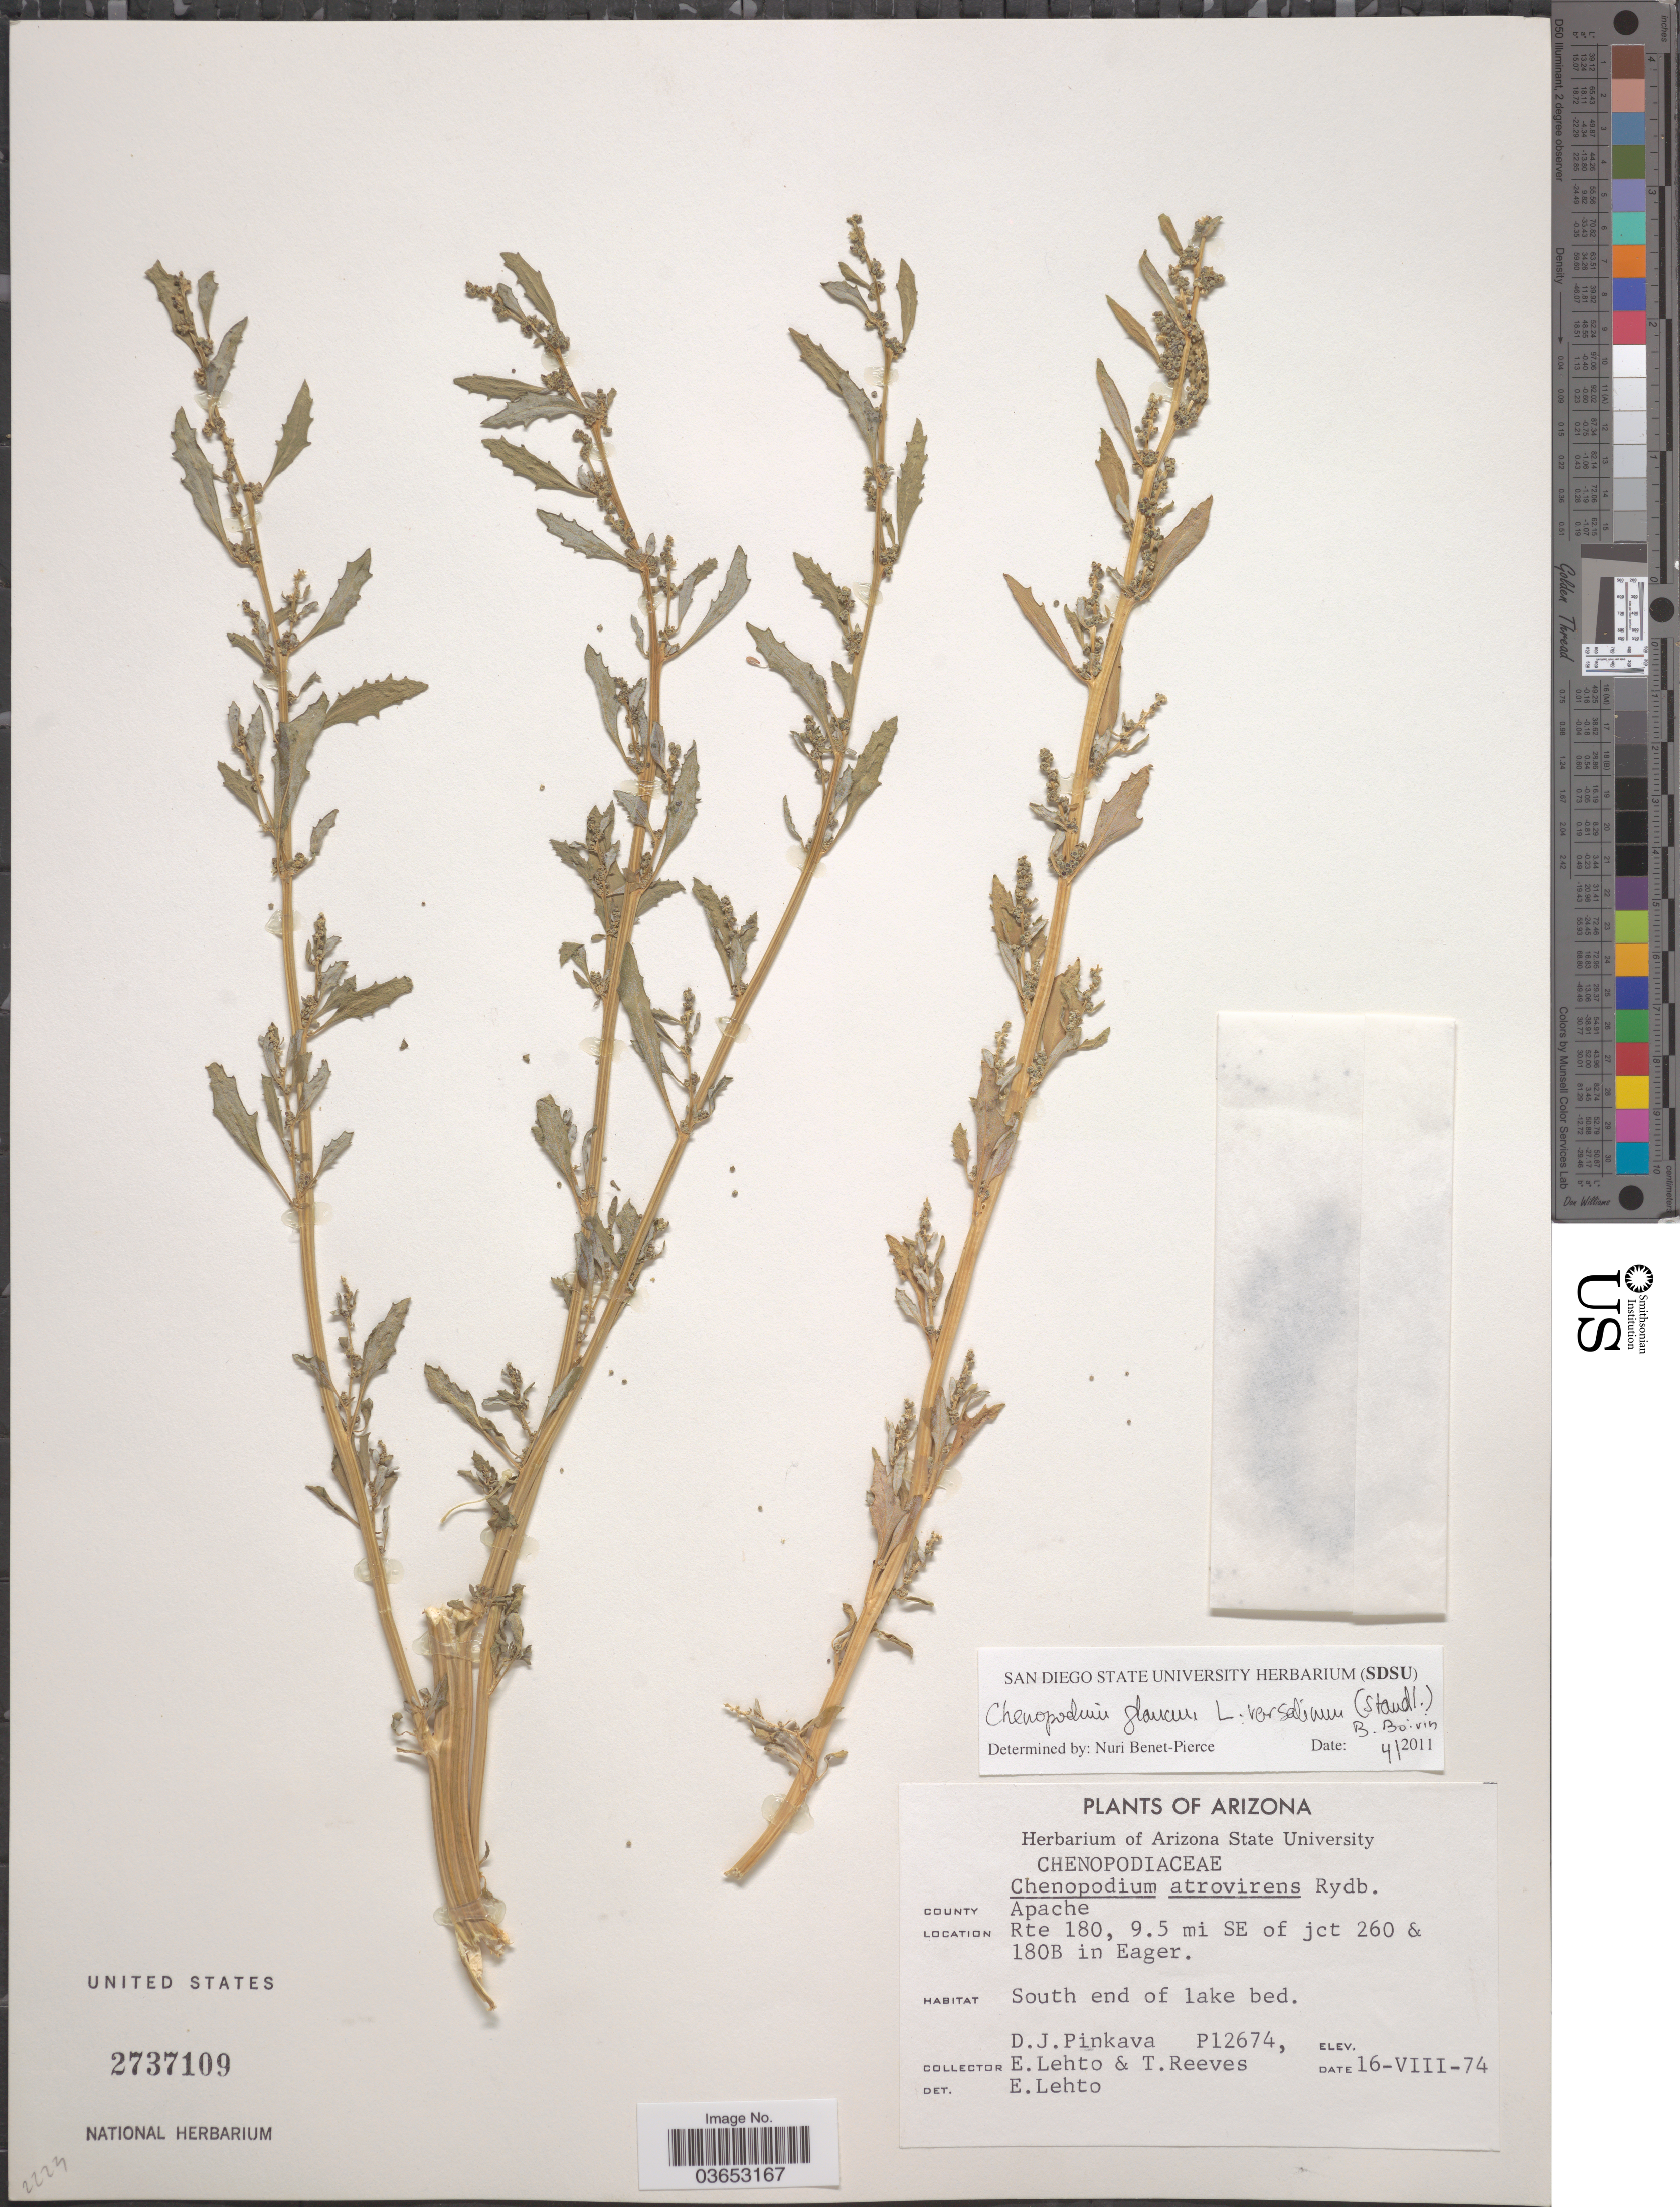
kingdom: Plantae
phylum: Tracheophyta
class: Magnoliopsida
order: Caryophyllales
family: Amaranthaceae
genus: Chenopodium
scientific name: Chenopodium glaucum subsp. salinum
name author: (Aellen) Aellen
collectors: D. J. Pinkava, E. Lehto & T. Reeves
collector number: P12674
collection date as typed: Transcribed d/m/y: 16/8/74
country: United States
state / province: Arizona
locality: County Apache. Rte 180, 9.5 mi SE of jct 260 & 180B in Eager. South end of lake bed.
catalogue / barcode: US 2737109